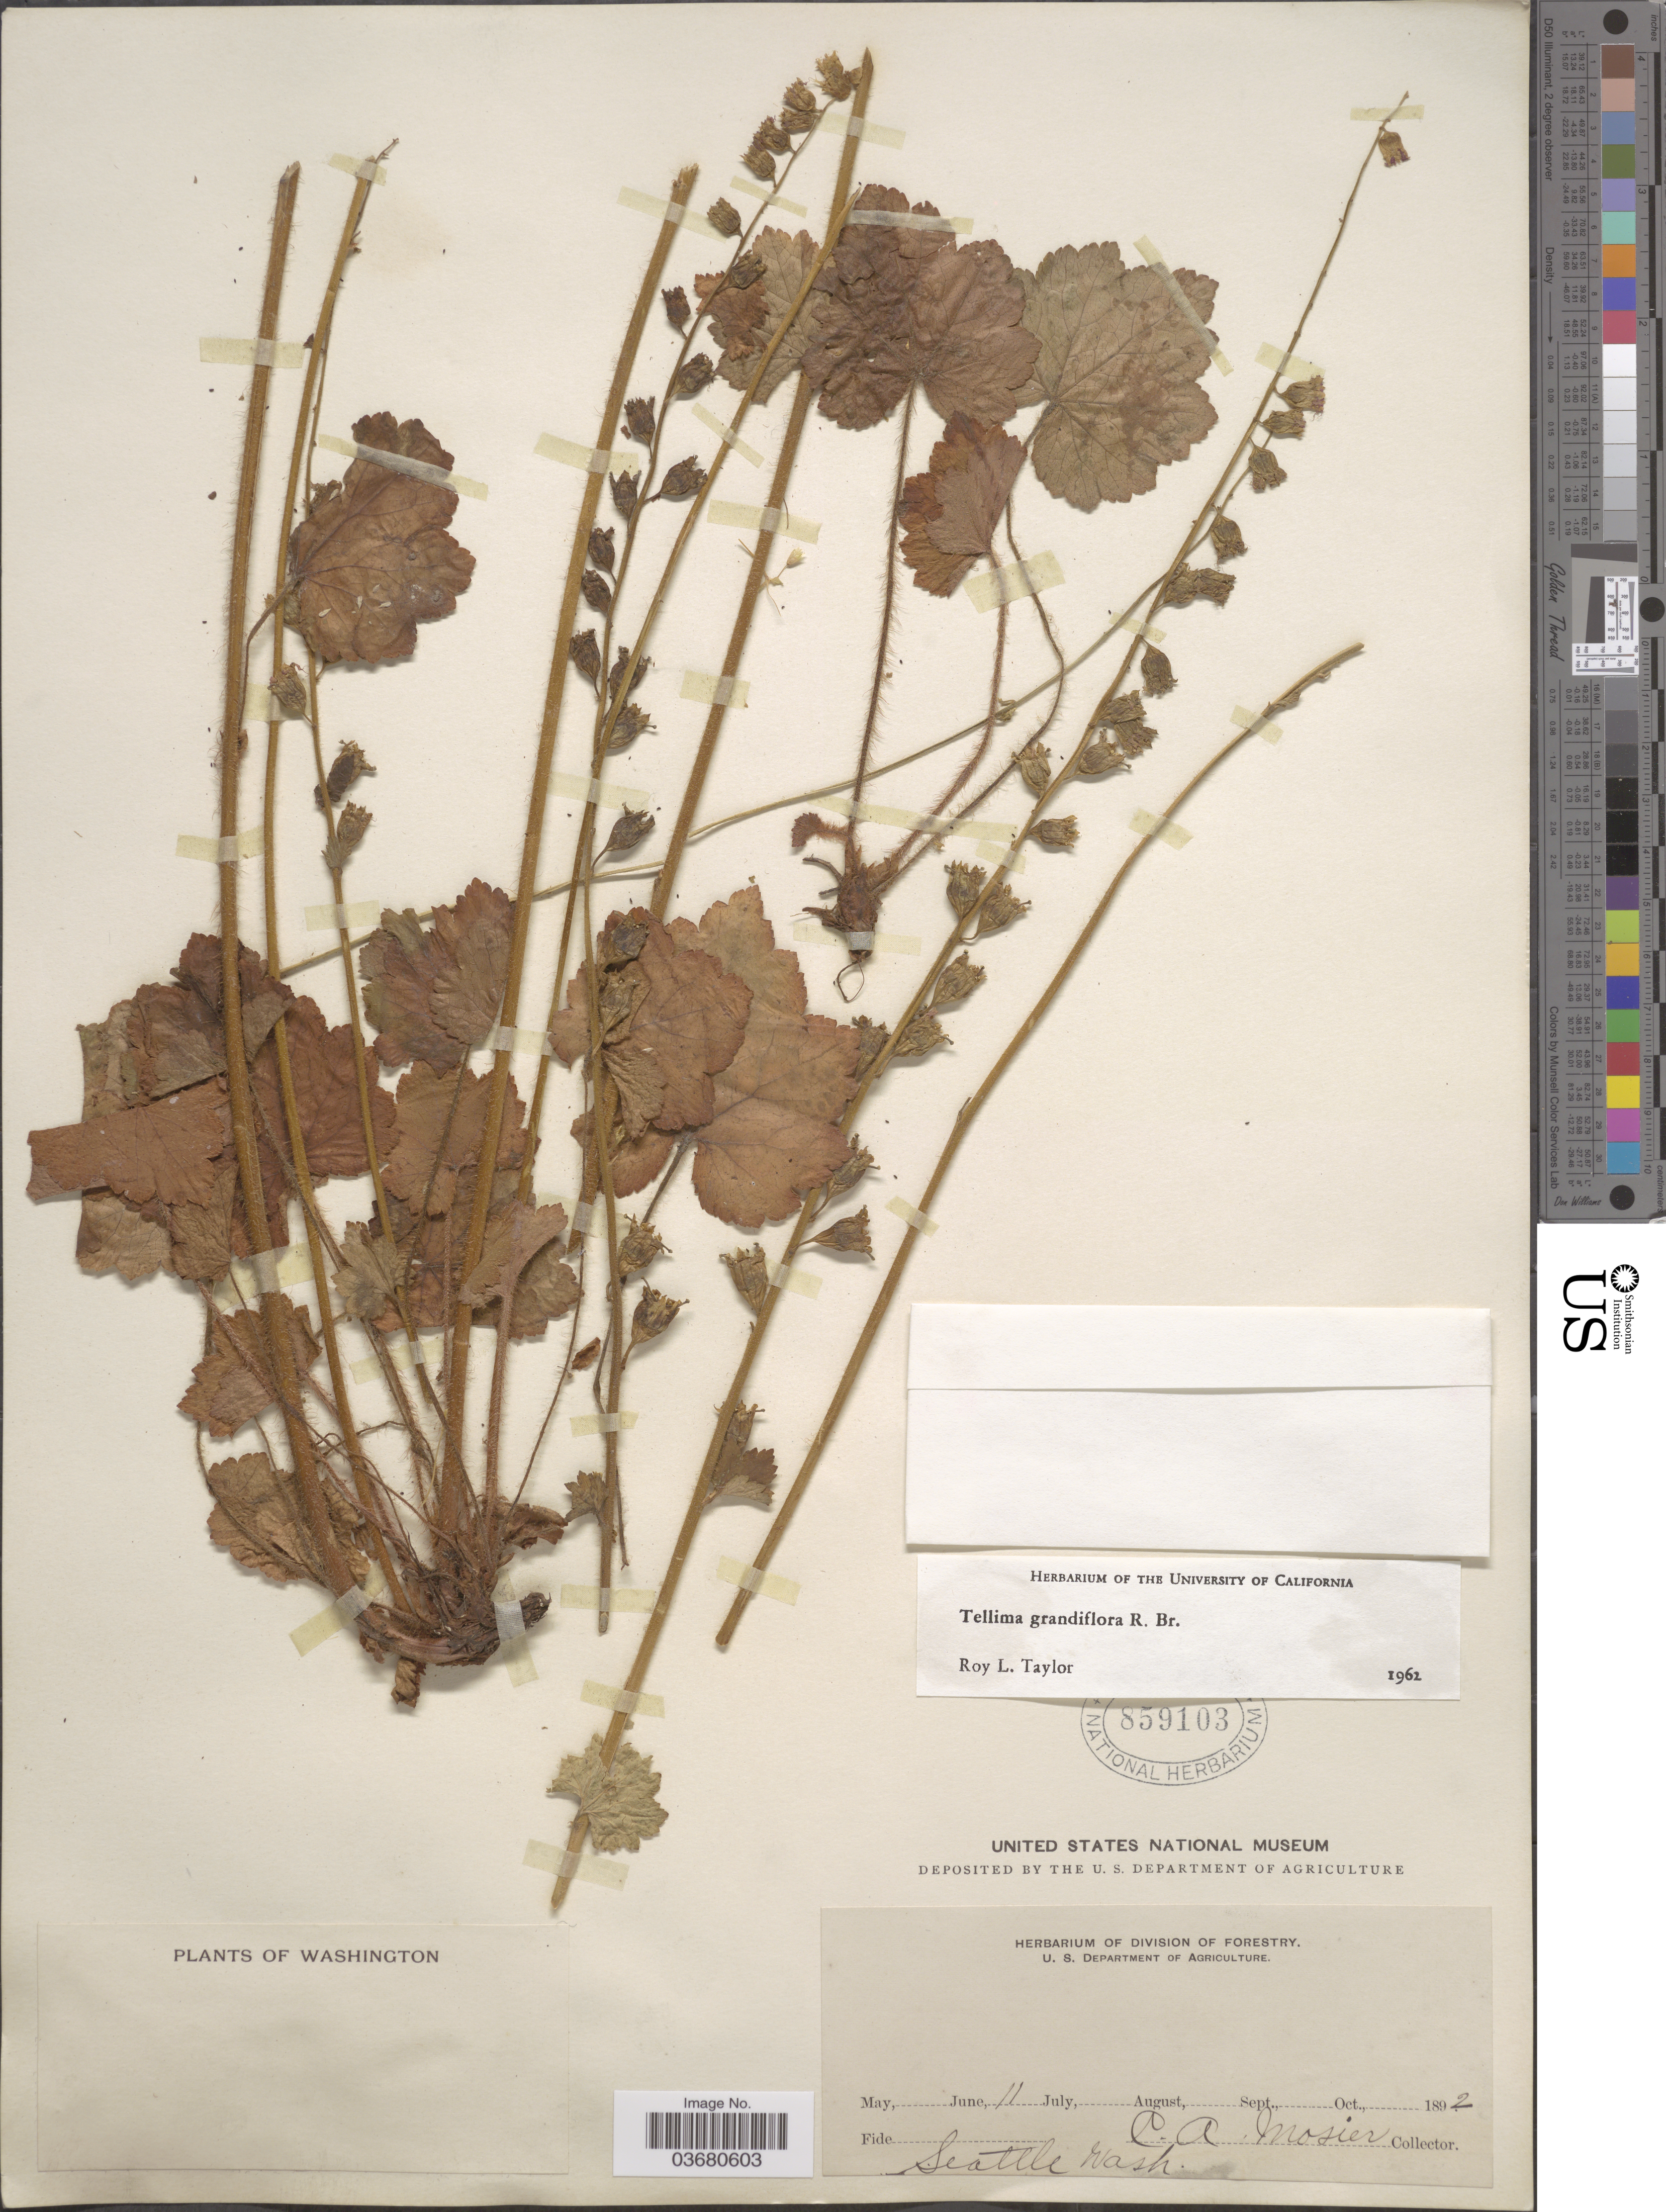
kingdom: Plantae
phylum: Tracheophyta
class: Magnoliopsida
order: Saxifragales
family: Saxifragaceae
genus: Tellima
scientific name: Tellima grandiflora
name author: (Pursh) Douglas ex Lindl.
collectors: C. A. Mosier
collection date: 1892-07-11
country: United States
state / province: Washington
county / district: King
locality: Seattle.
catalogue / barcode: US 859103